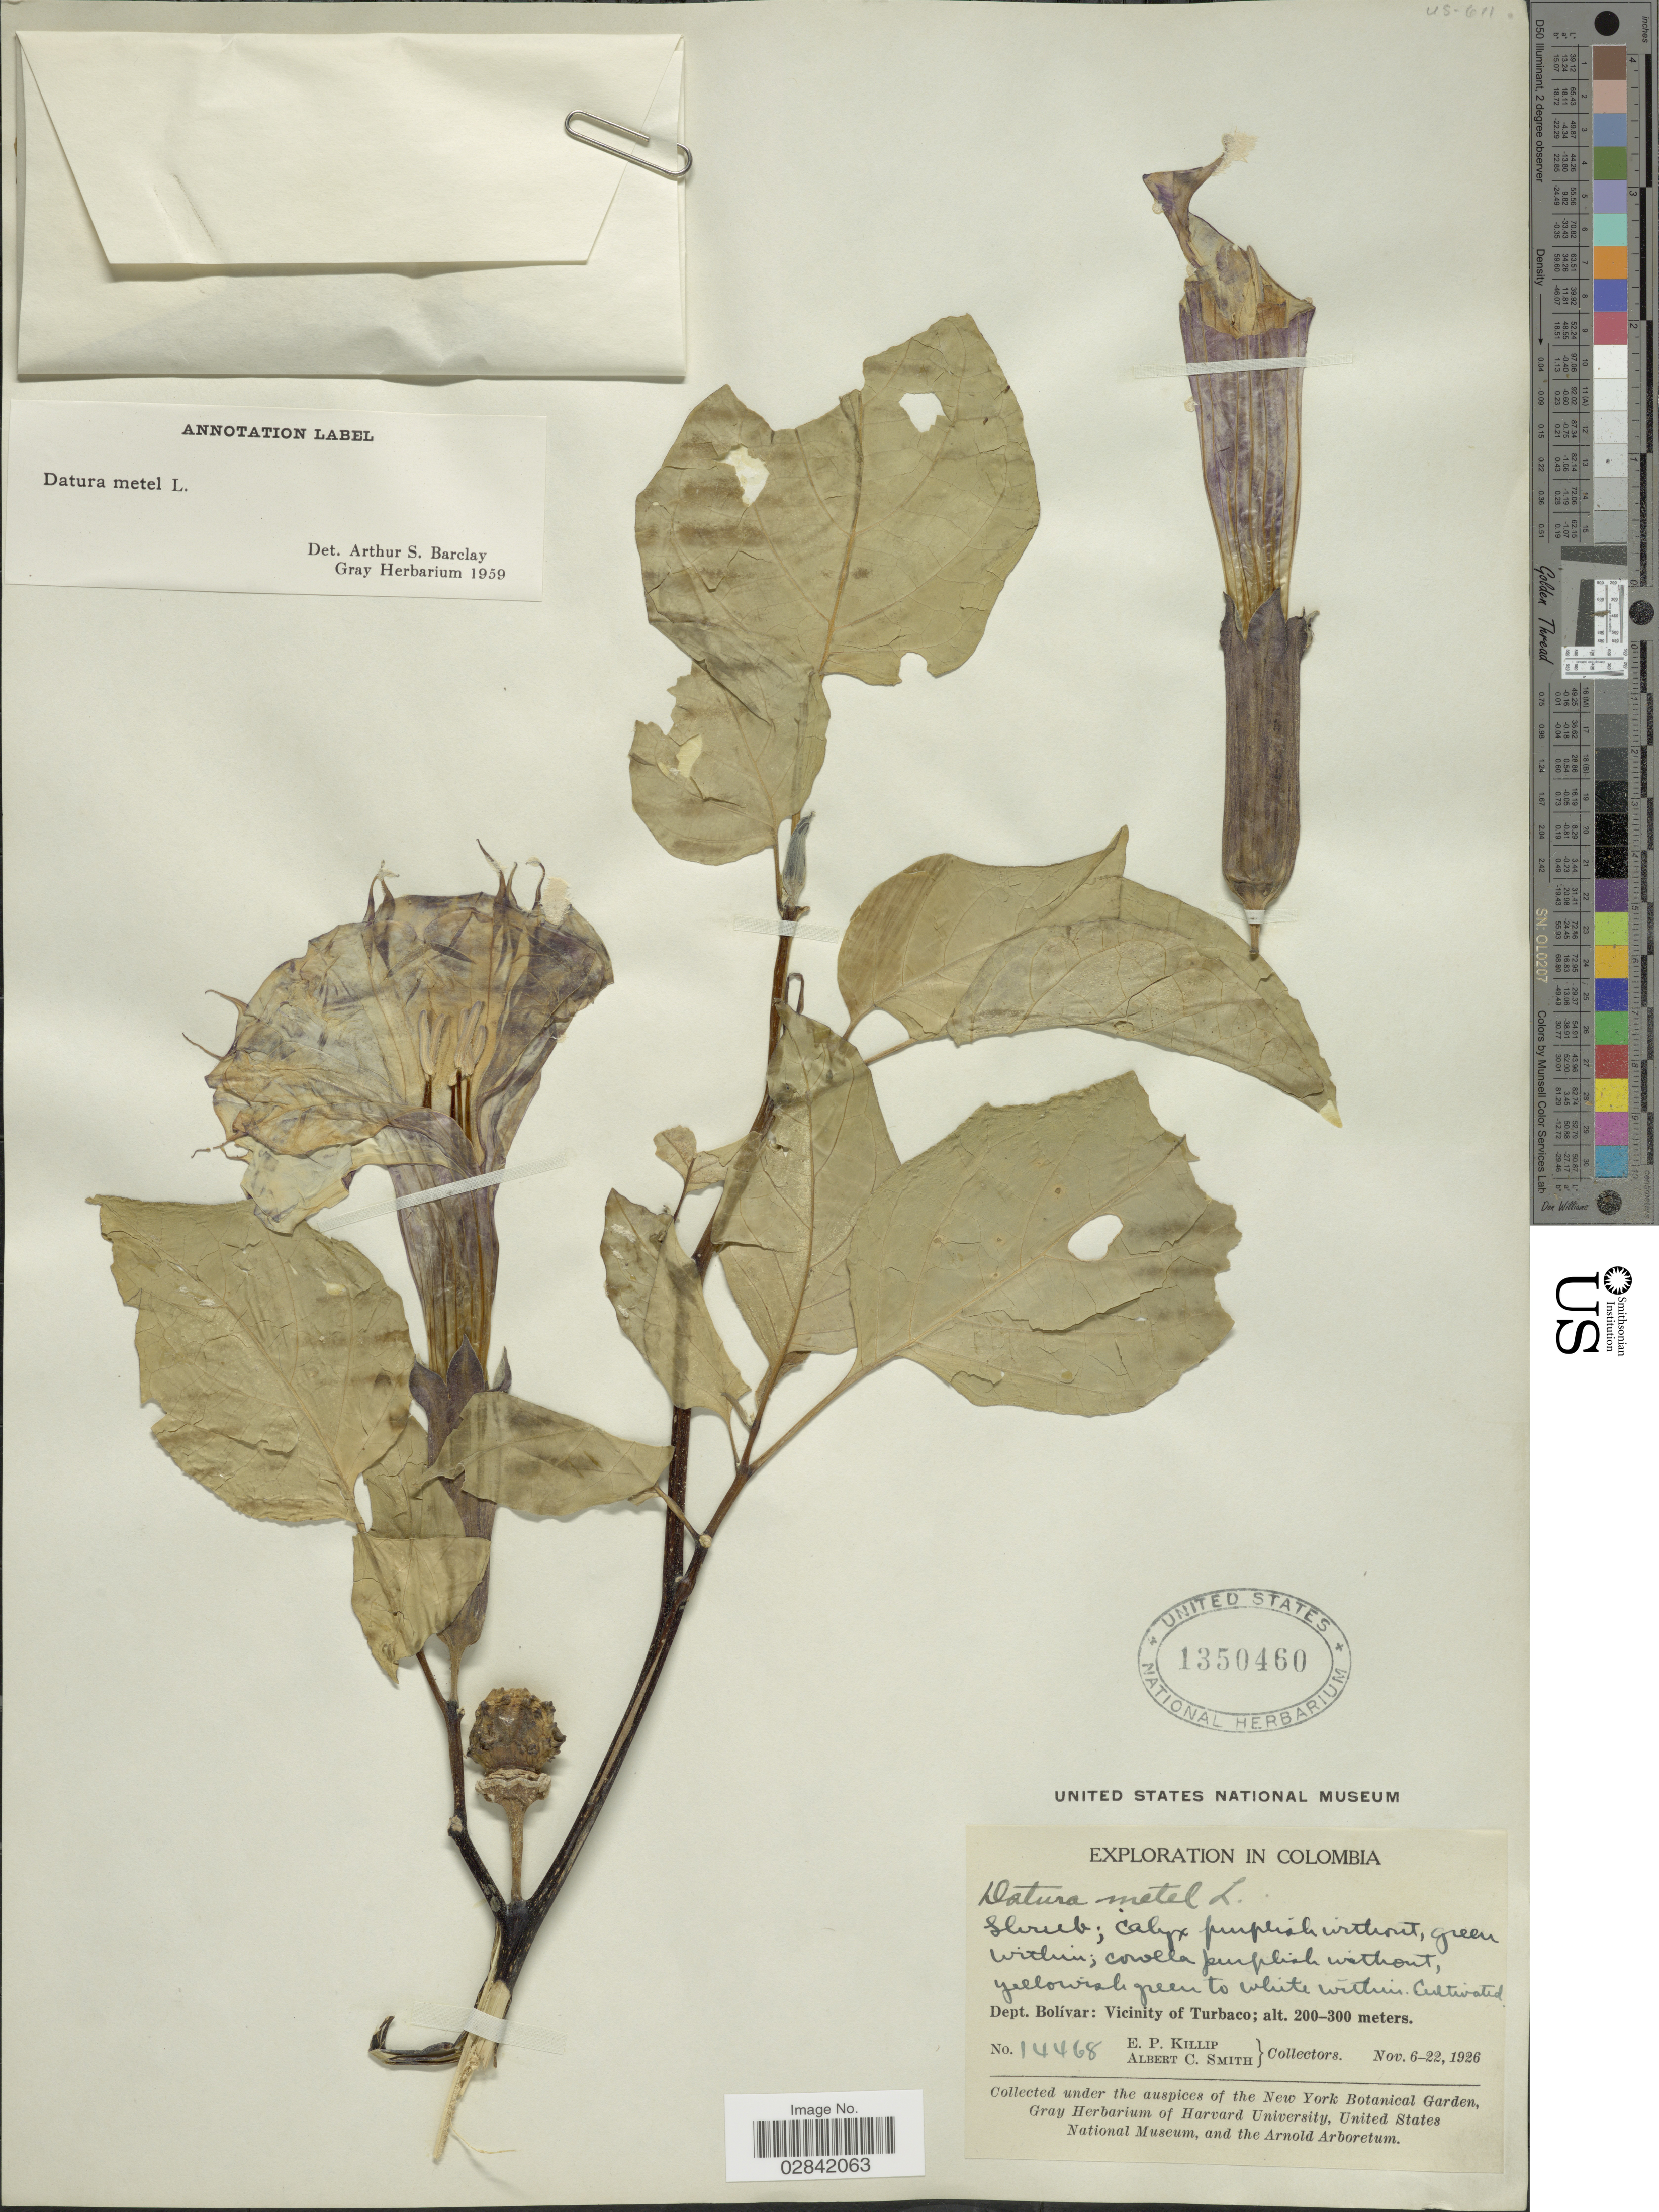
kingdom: Plantae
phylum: Tracheophyta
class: Magnoliopsida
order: Solanales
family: Solanaceae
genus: Datura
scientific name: Datura metel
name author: L.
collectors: E. P. Killip & A. C. Smith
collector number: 14468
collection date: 1926-11-06/1926-11-22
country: Colombia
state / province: Bolívar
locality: Dept. Bolívar: Vicinity of Turbaco.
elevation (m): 200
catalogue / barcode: US 1350460